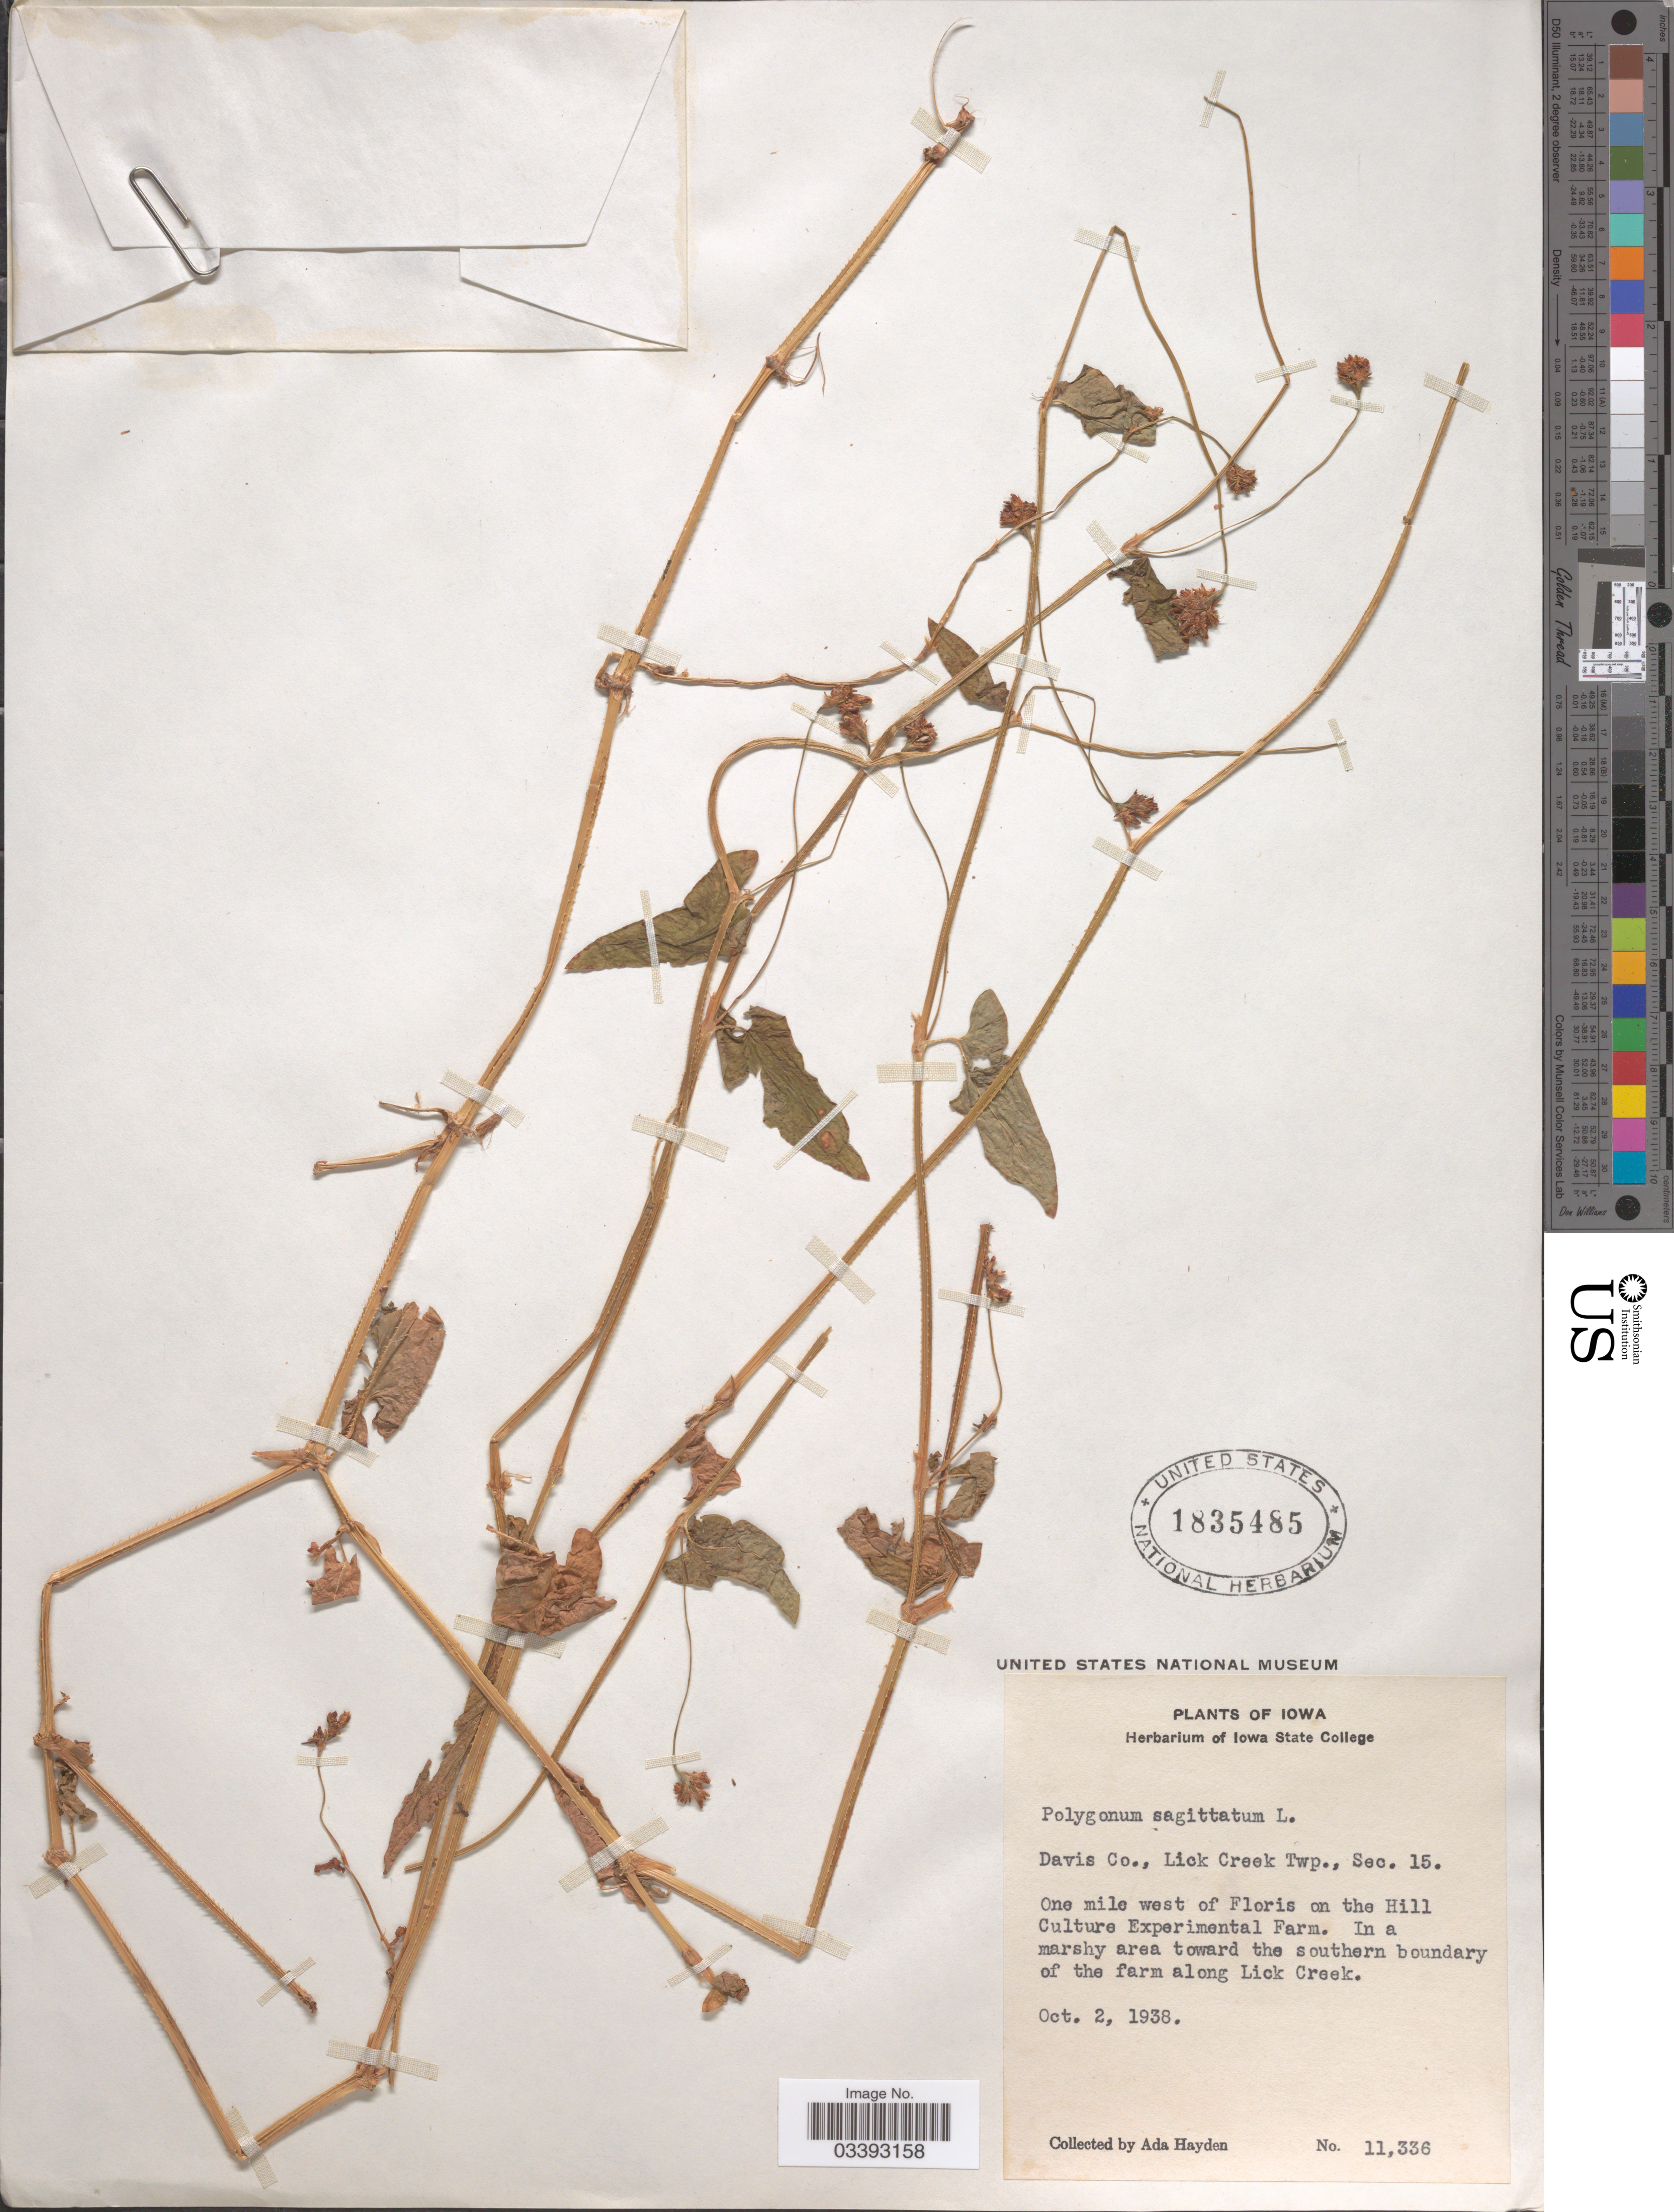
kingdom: Plantae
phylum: Tracheophyta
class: Magnoliopsida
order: Caryophyllales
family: Polygonaceae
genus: Persicaria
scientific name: Persicaria sagittata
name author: (L.) H. Gross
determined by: Atha, D. E.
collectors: Ada Hayden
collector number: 11336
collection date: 1938-10-02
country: United States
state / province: Iowa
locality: Davis Co., Lick Creek Twp., Sec. 15. One mile west of Floris on the Hill Culture Experimental Farm. In a marshy area toward the southern boundary of the farm along Lick Creek.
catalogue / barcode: US 1835485